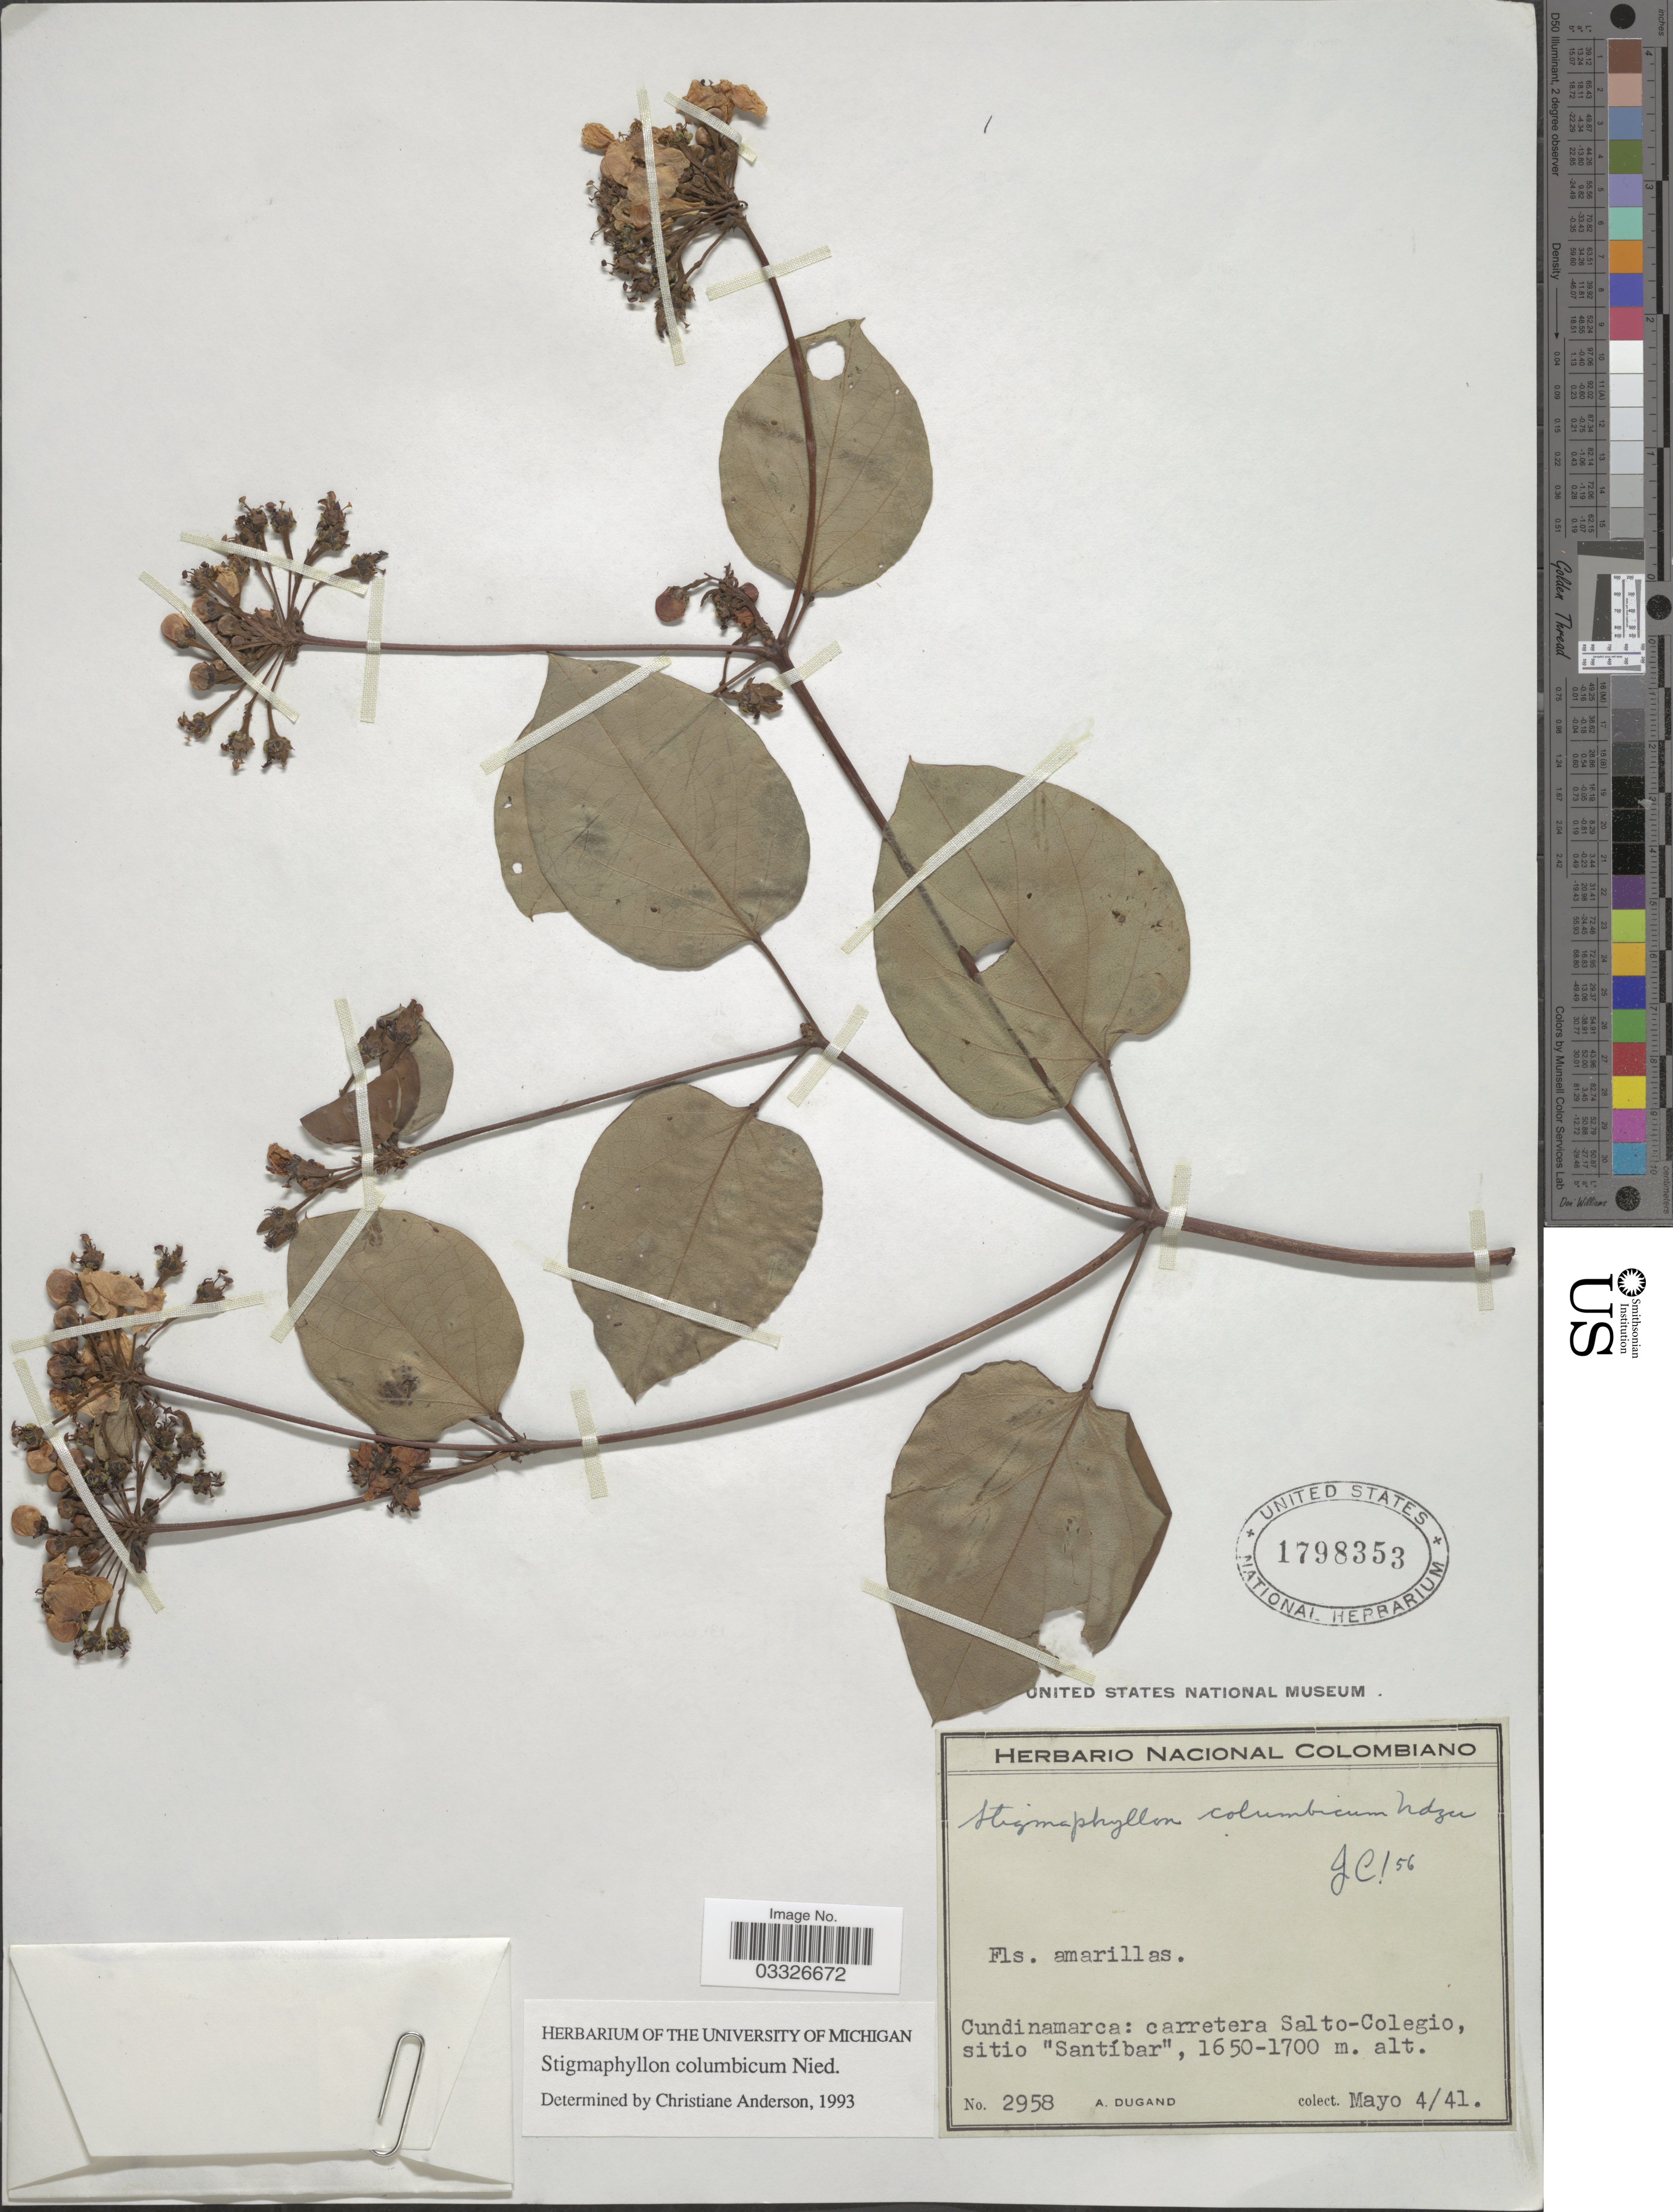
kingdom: Plantae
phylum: Tracheophyta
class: Magnoliopsida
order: Malpighiales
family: Malpighiaceae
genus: Stigmaphyllon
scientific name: Stigmaphyllon columbicum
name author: Nied.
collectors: A. Dugand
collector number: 2958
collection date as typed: Transcribed d/m/y: 4/5/41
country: Colombia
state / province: Cundinamarca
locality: Carretera Salto-Colegio, sitio "Santíbar".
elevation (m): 1650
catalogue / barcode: US 1798353